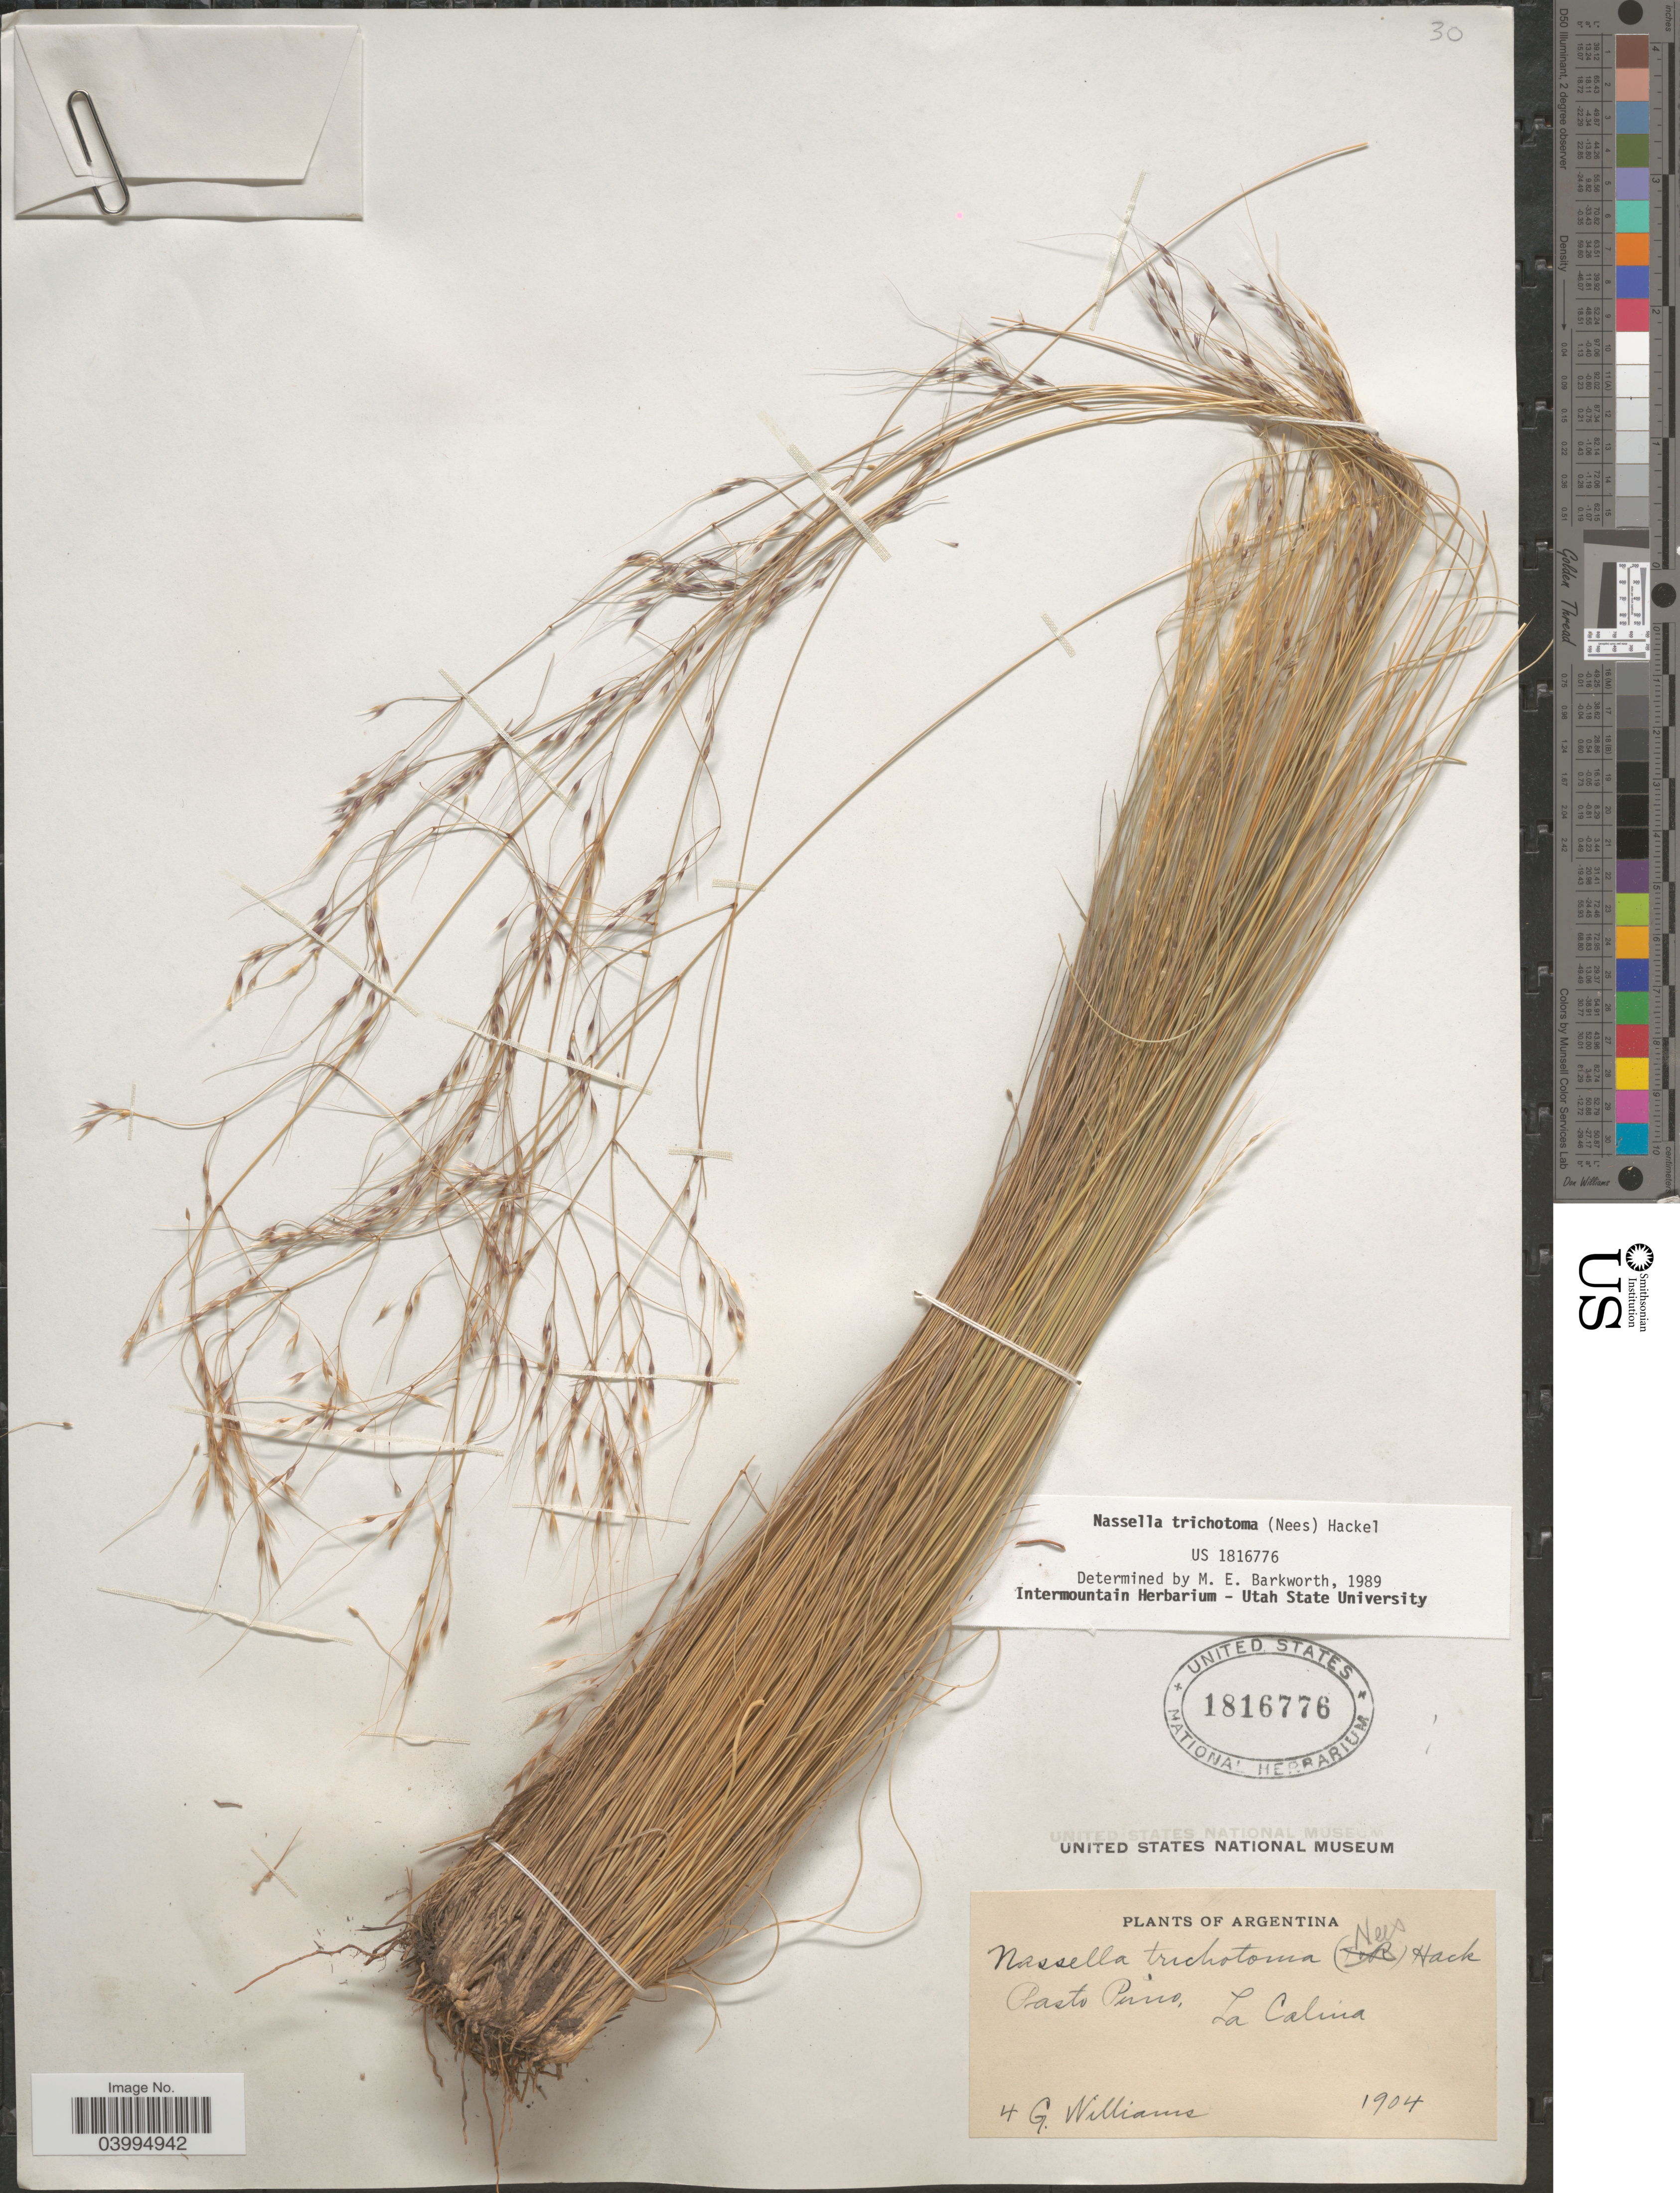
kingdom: Plantae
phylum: Tracheophyta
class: Liliopsida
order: Poales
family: Poaceae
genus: Nassella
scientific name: Nassella trichotoma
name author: (Ness) Hack. ex Arechav.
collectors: G. Williams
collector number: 4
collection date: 1904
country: Argentina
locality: Pasto Puno, La Calina.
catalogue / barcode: US 1816776